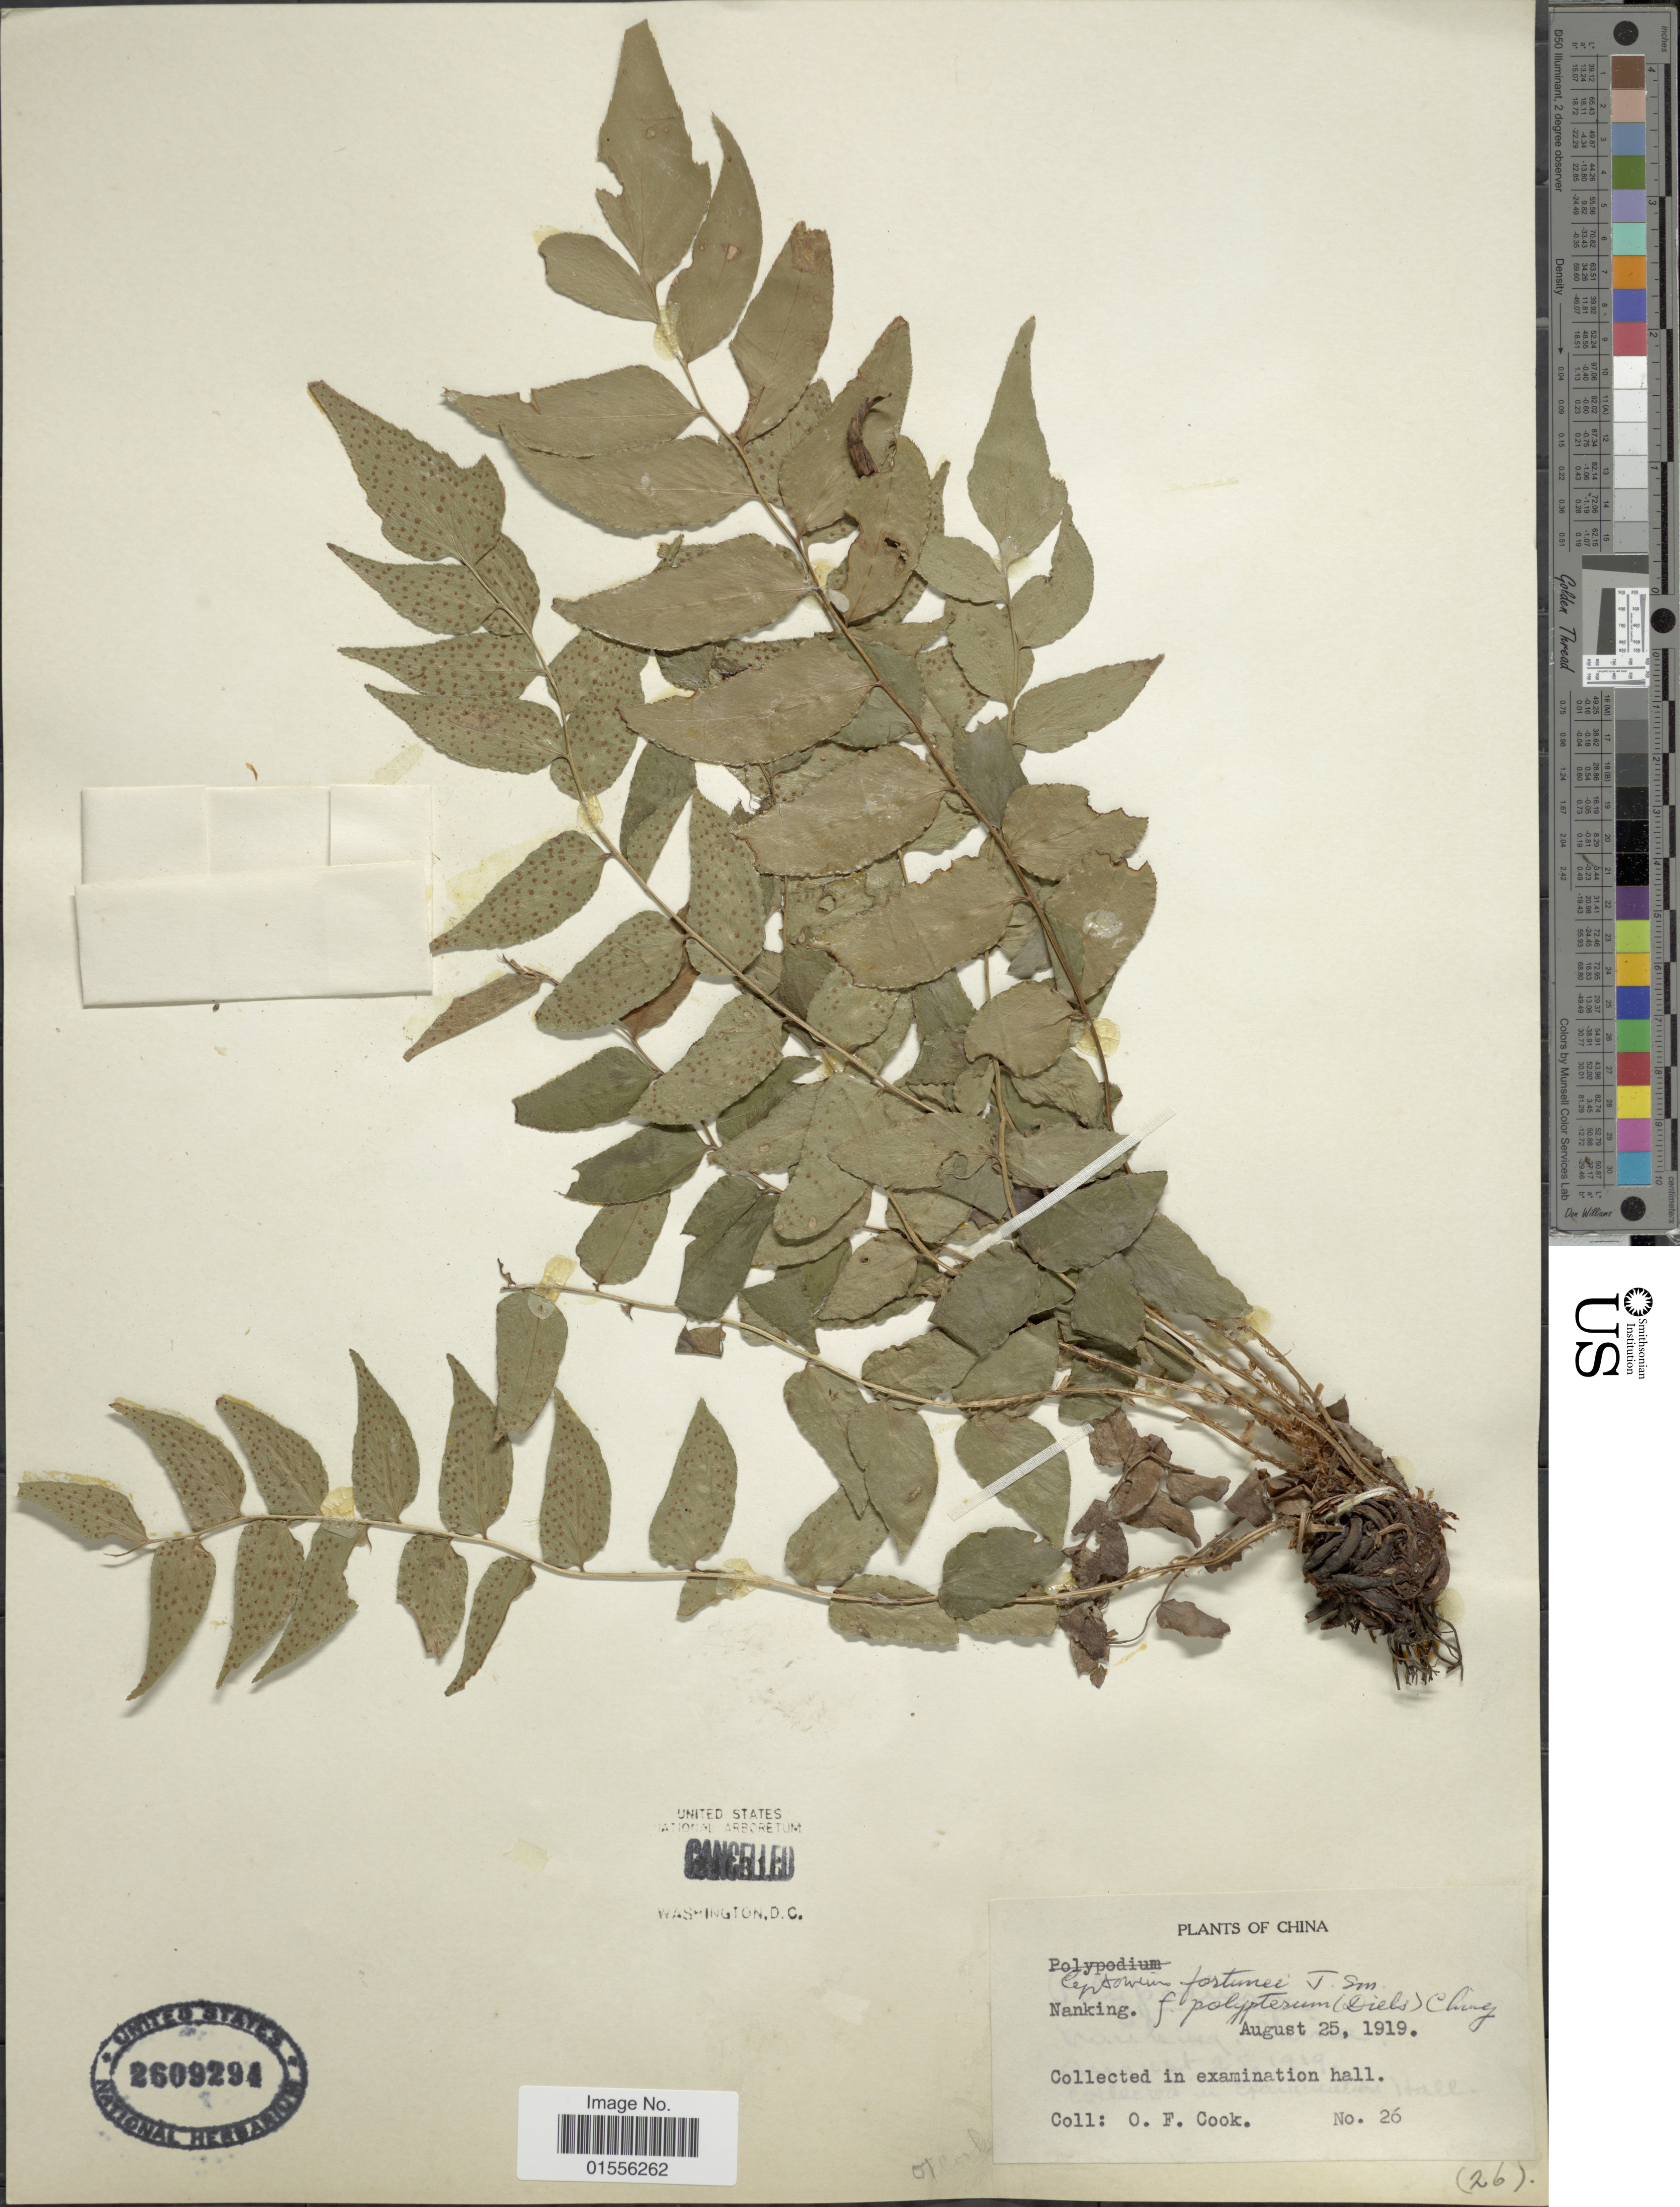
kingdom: Plantae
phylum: Tracheophyta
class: Polypodiopsida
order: Polypodiales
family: Dryopteridaceae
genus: Cyrtomium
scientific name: Cyrtomium fortunei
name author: J. Sm.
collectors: O. F. Cook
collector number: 26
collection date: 1919-08-25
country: China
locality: Nanking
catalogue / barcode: US 2609294